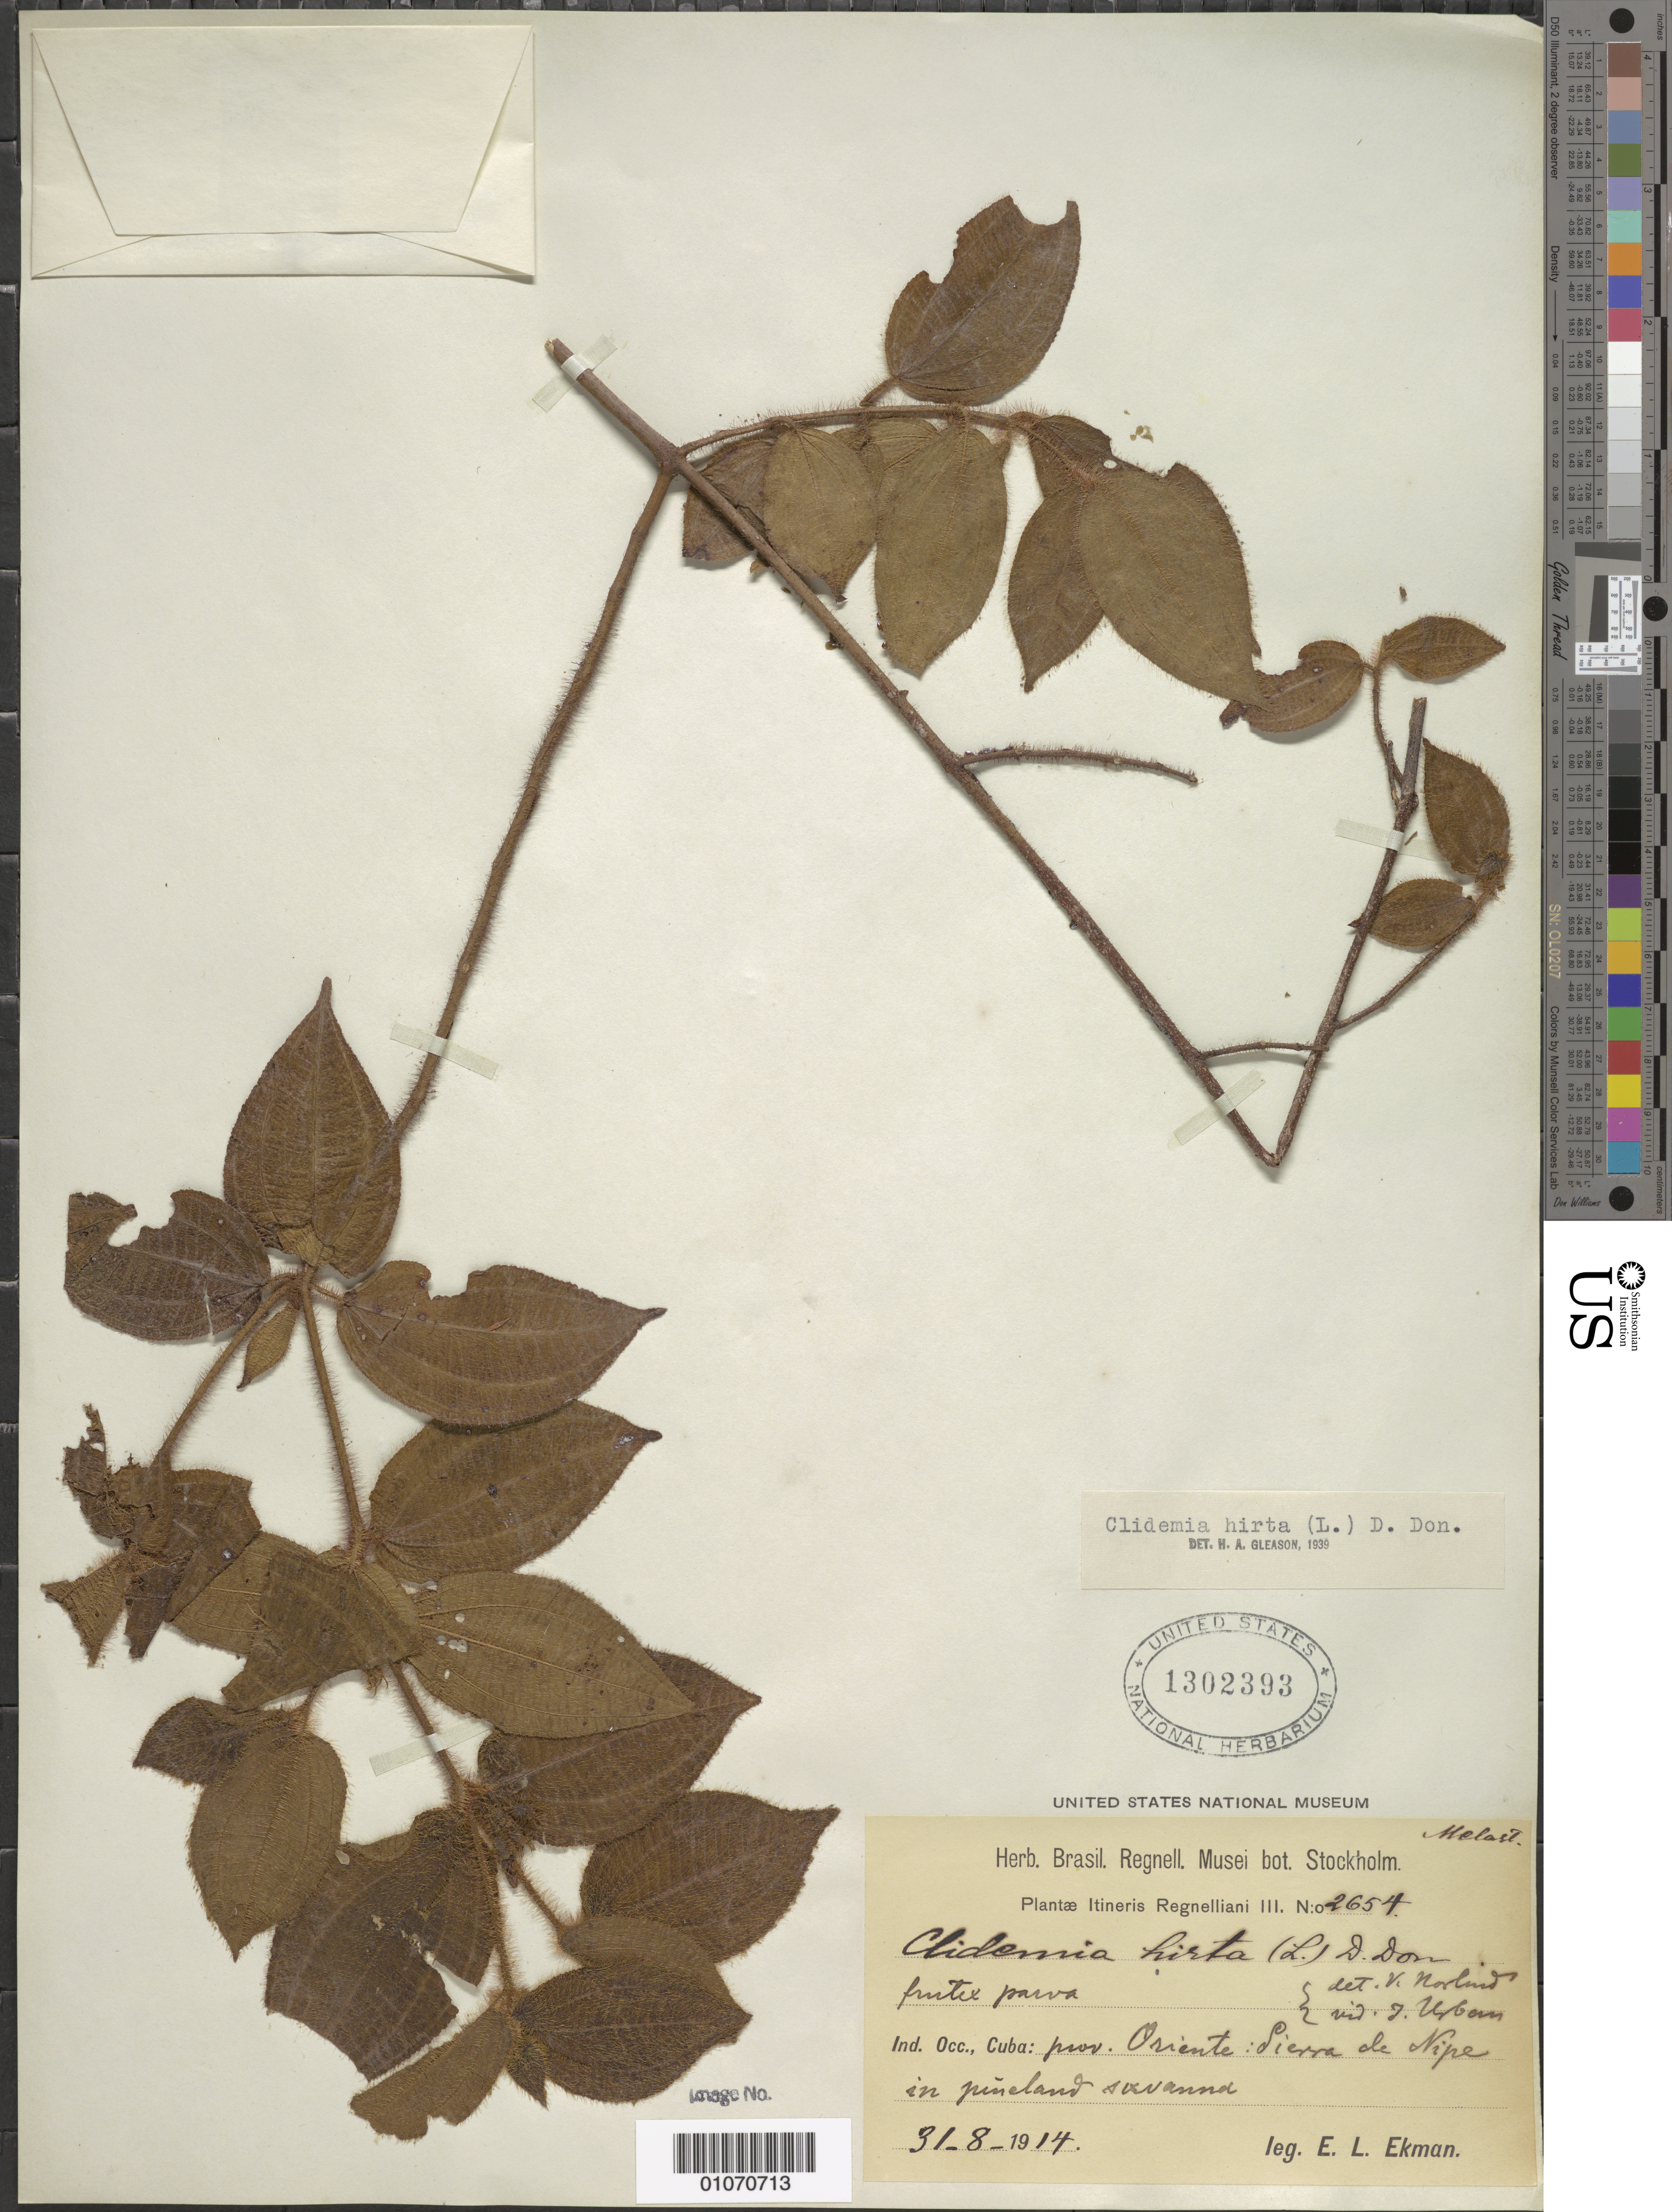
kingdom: Plantae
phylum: Tracheophyta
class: Magnoliopsida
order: Myrtales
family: Melastomataceae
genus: Clidemia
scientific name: Clidemia hirta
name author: (L.) D. Don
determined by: Gleason, H. A.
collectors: E. L. Ekman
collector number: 2654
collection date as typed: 31 Aug 1914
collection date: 1914-08-31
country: Cuba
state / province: Holguín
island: Cuba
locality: Sierra de Nipe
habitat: In pineland savanna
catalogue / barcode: US 1302393